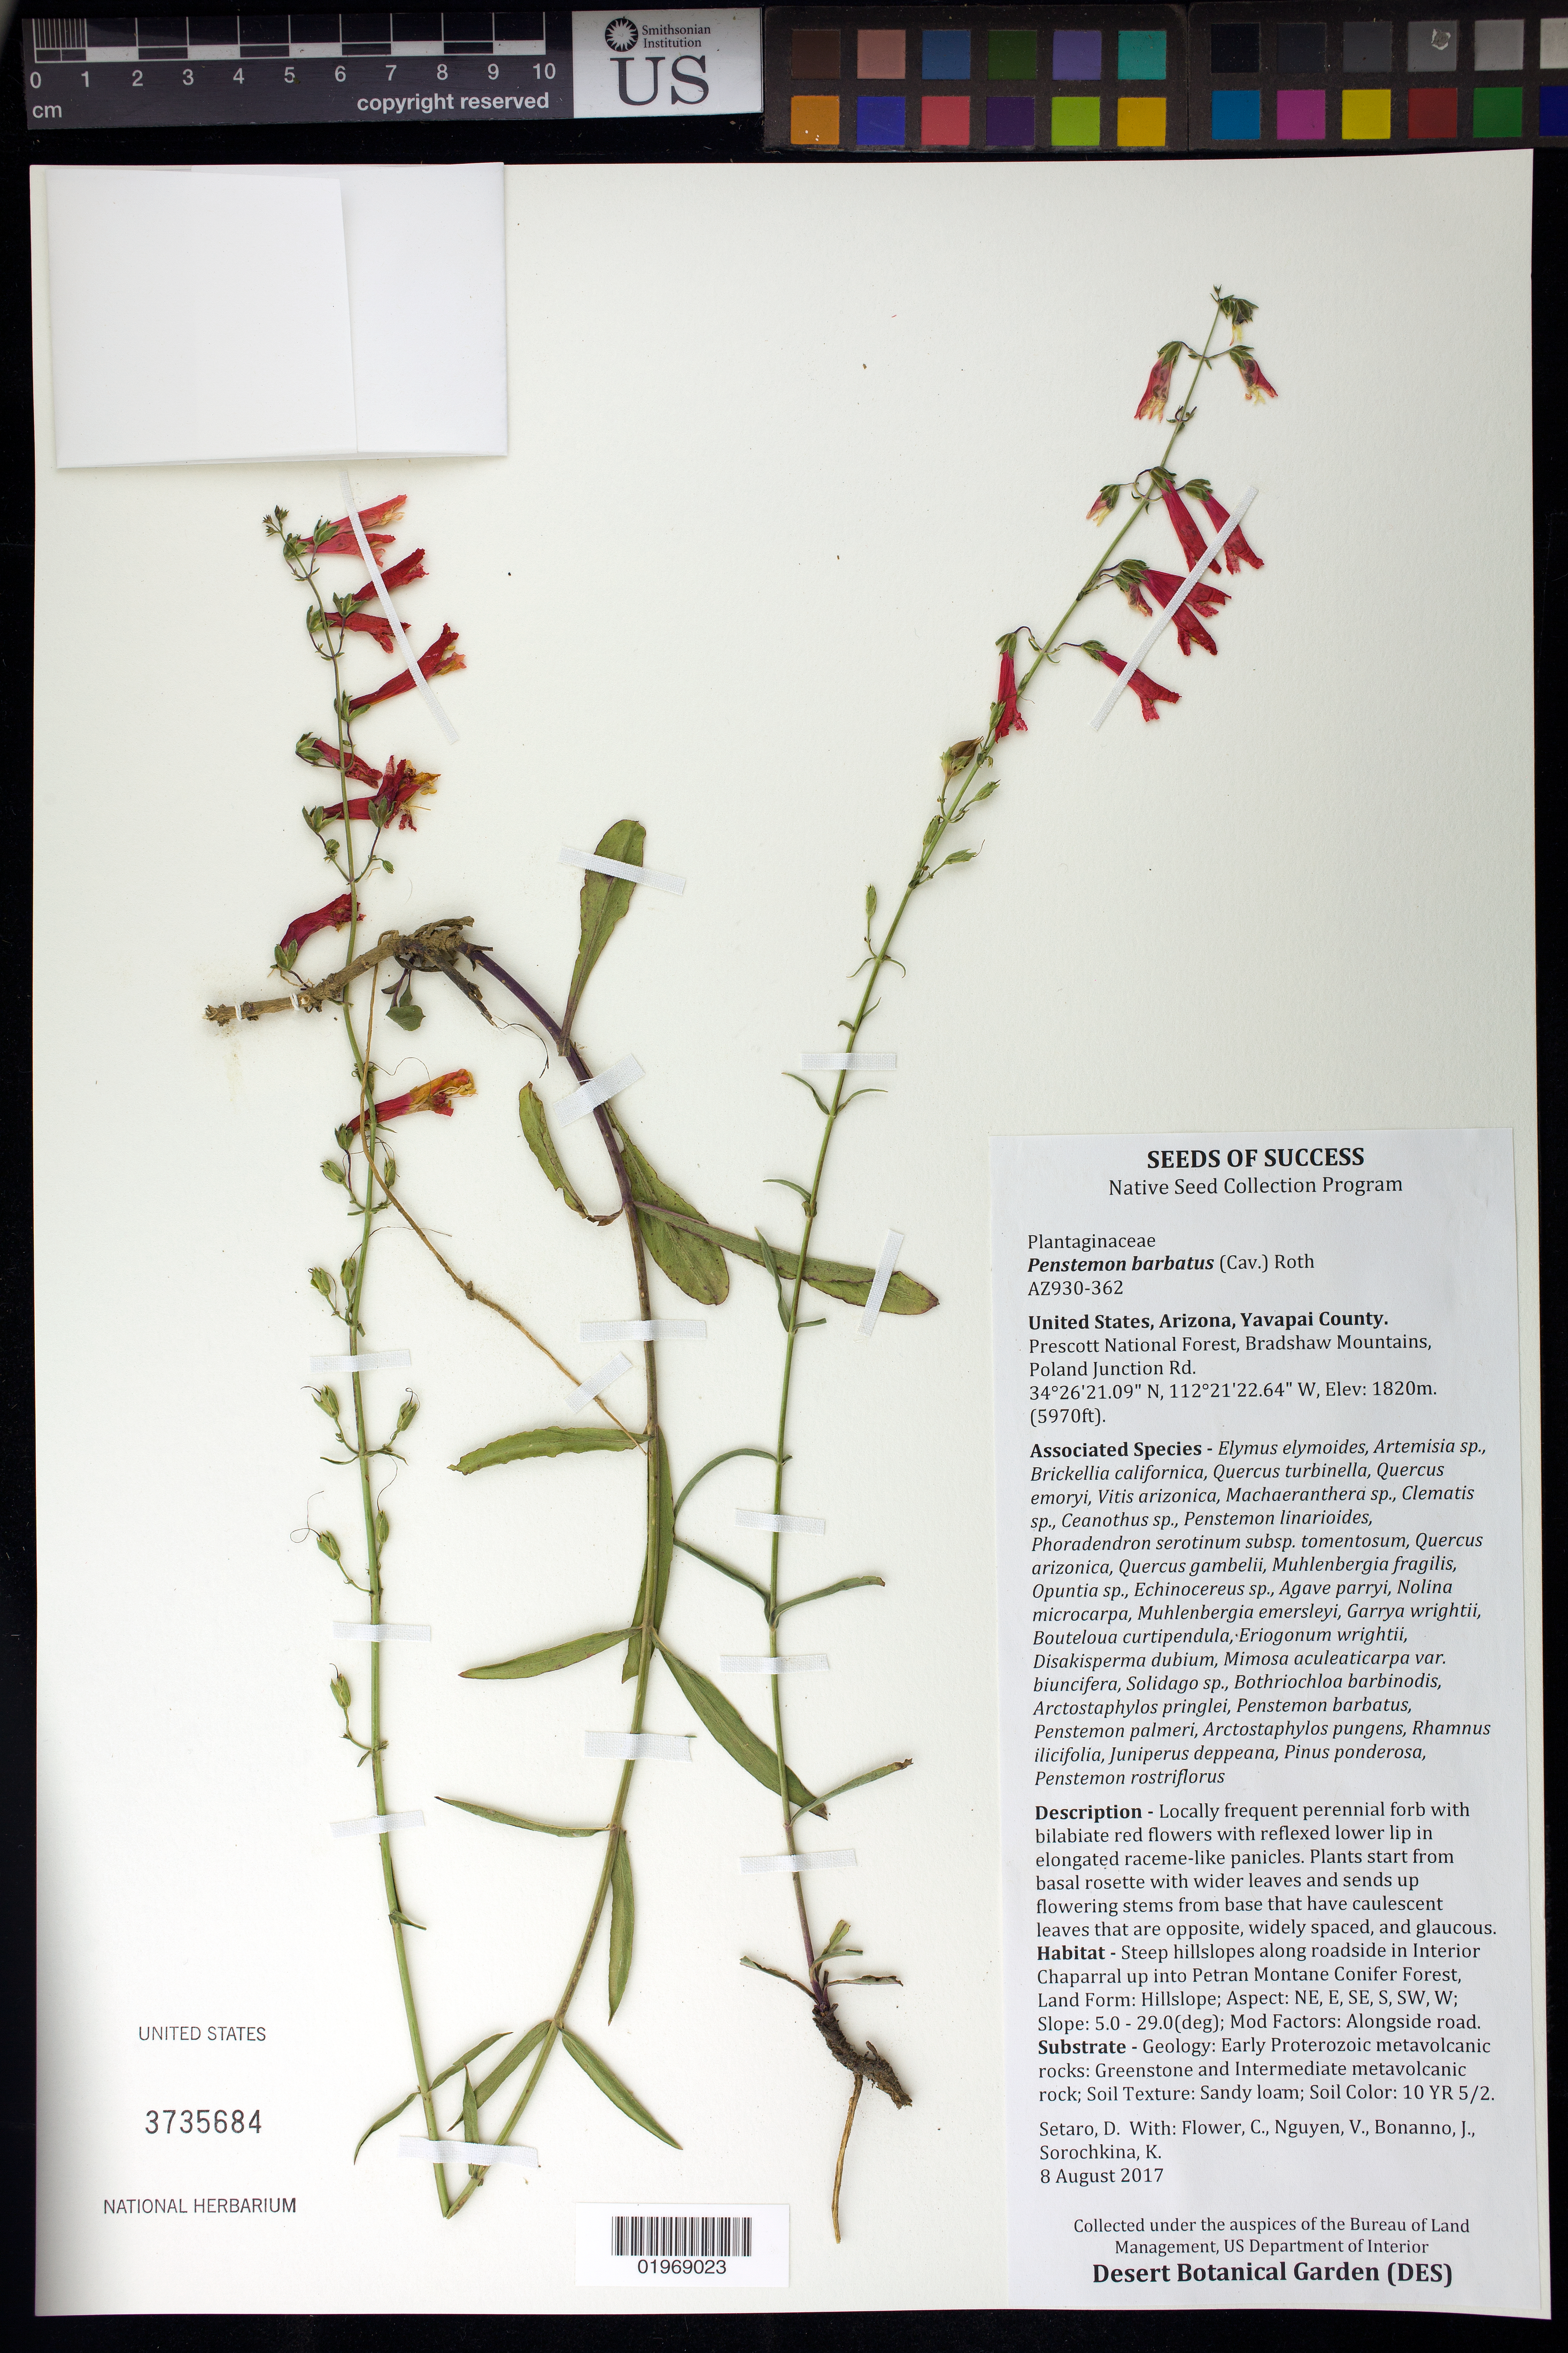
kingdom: Plantae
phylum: Tracheophyta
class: Magnoliopsida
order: Lamiales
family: Plantaginaceae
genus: Penstemon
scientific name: Penstemon barbatus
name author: (Cav.) Roth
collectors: D. Setaro, C. Flower, V. Nguygen, J. Bonanno & K. Sorochkina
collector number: AZ930-362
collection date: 2017-08-08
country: United States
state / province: Arizona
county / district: Yavapai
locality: Prescott National Forest, Bradshaw Mountains, Poland Junction Rd.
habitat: Steep hillslopes along roadside in Interior Chapparal up into Petran Montane Conifer Forest.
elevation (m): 1820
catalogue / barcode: US 3735684